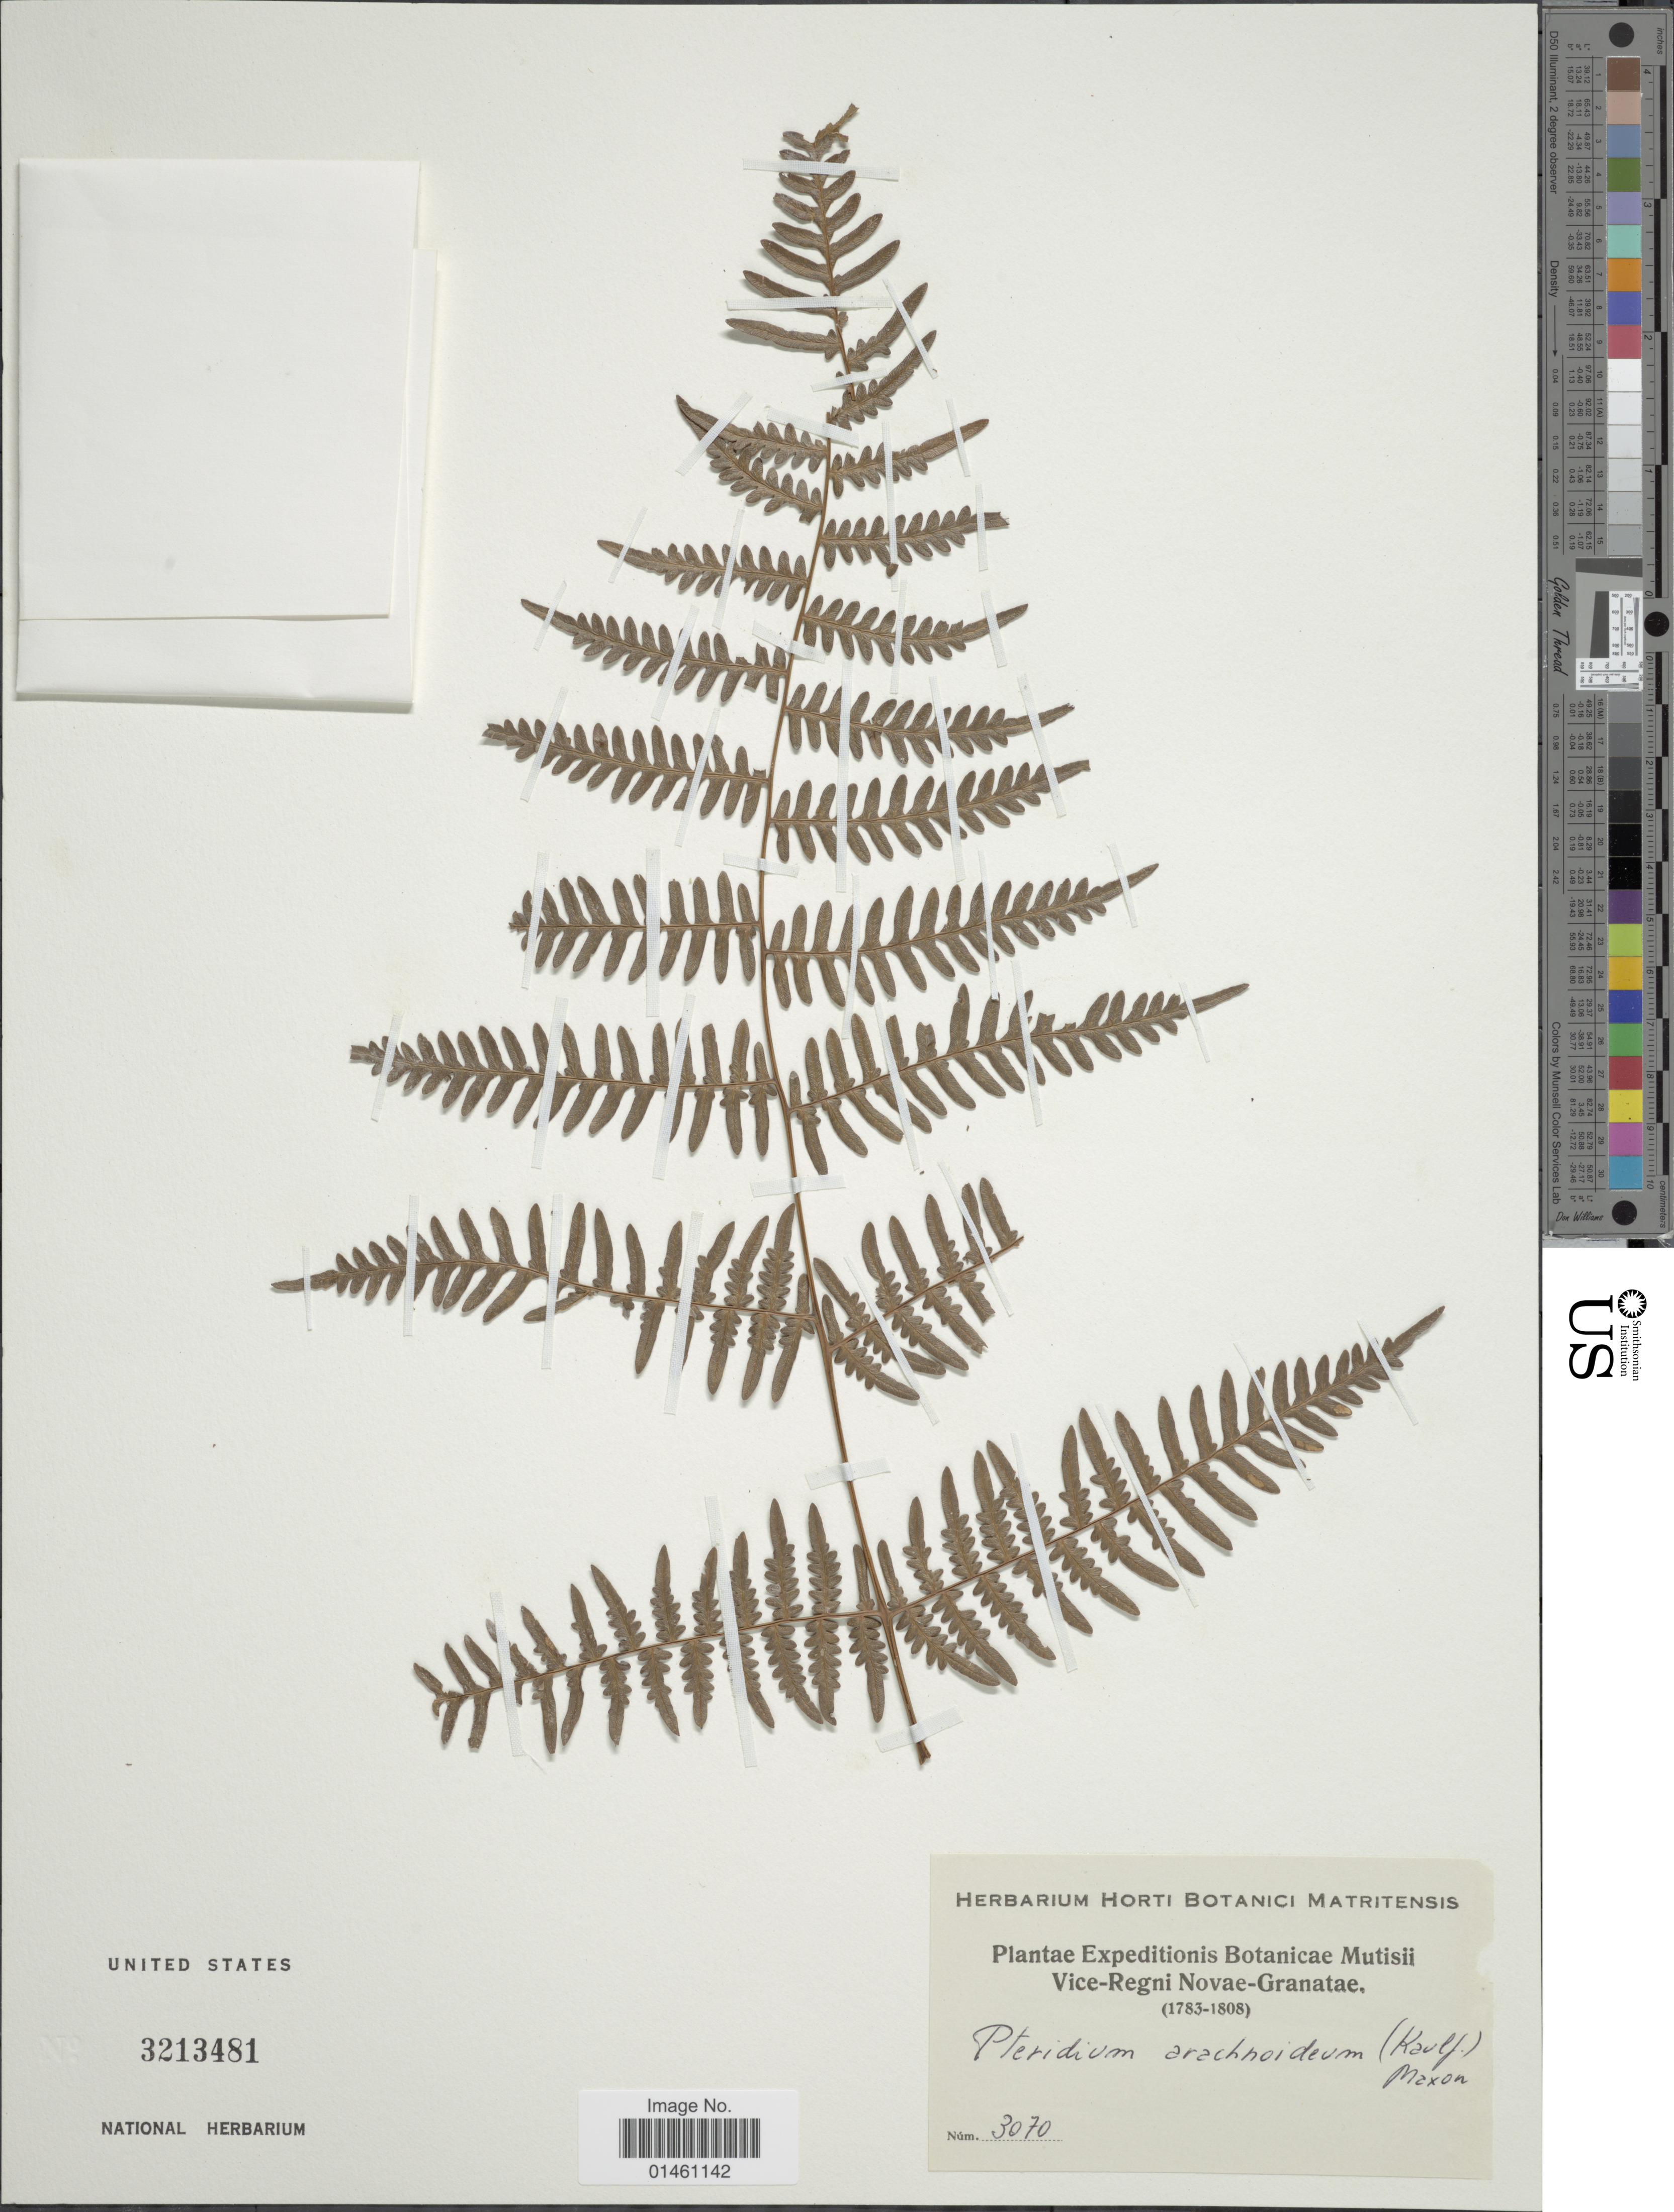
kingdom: Plantae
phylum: Tracheophyta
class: Polypodiopsida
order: Polypodiales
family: Dennstaedtiaceae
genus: Pteridium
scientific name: Pteridium aquilinum var. arachnoideum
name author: (Kaulf.) Herter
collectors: Herbarium Horti Botanici Matritensis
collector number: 3070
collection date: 1783/1808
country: Colombia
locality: Vice-Regni Novae-Granatae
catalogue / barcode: US 3213481